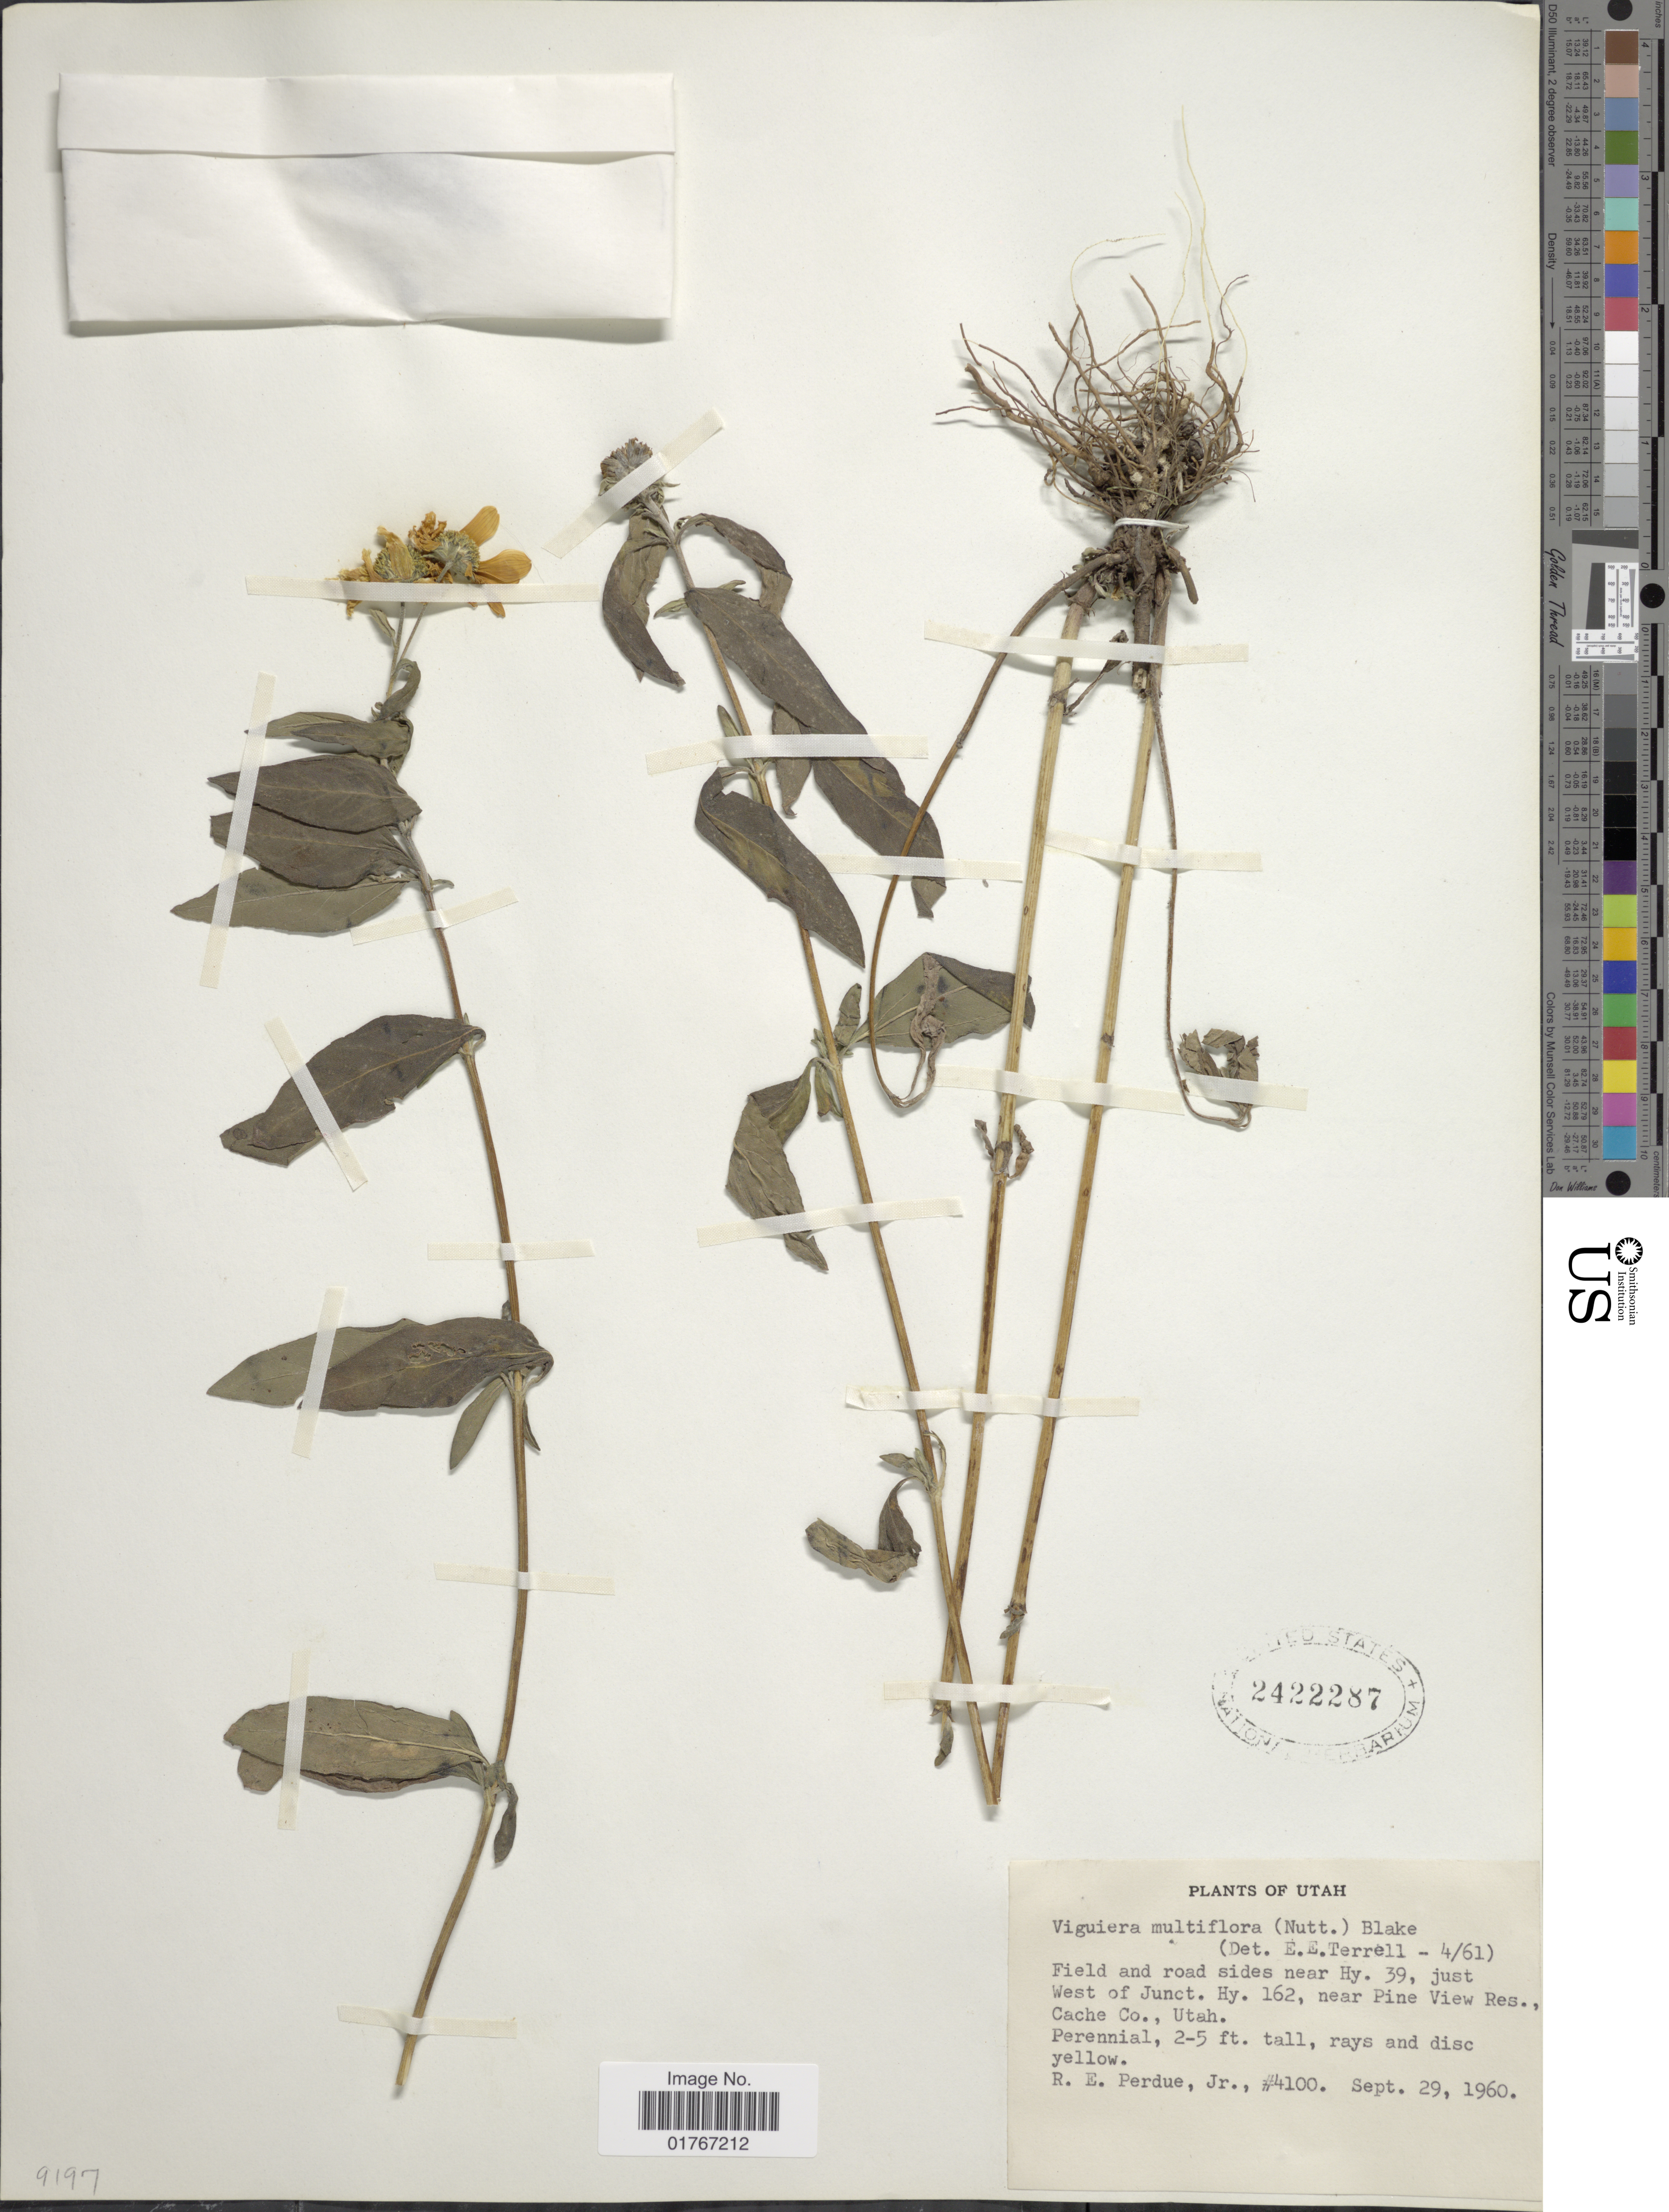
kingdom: Plantae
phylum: Tracheophyta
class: Magnoliopsida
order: Asterales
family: Asteraceae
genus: Heliomeris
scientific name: Heliomeris multiflora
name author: Nutt.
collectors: R. E. Perdue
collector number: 4100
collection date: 1960-09-29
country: United States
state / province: Utah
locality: Field and road sides near Hy. 39 just West of Junct. Hy. 162, near Pine View Res., Cache Co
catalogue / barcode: US 2422287